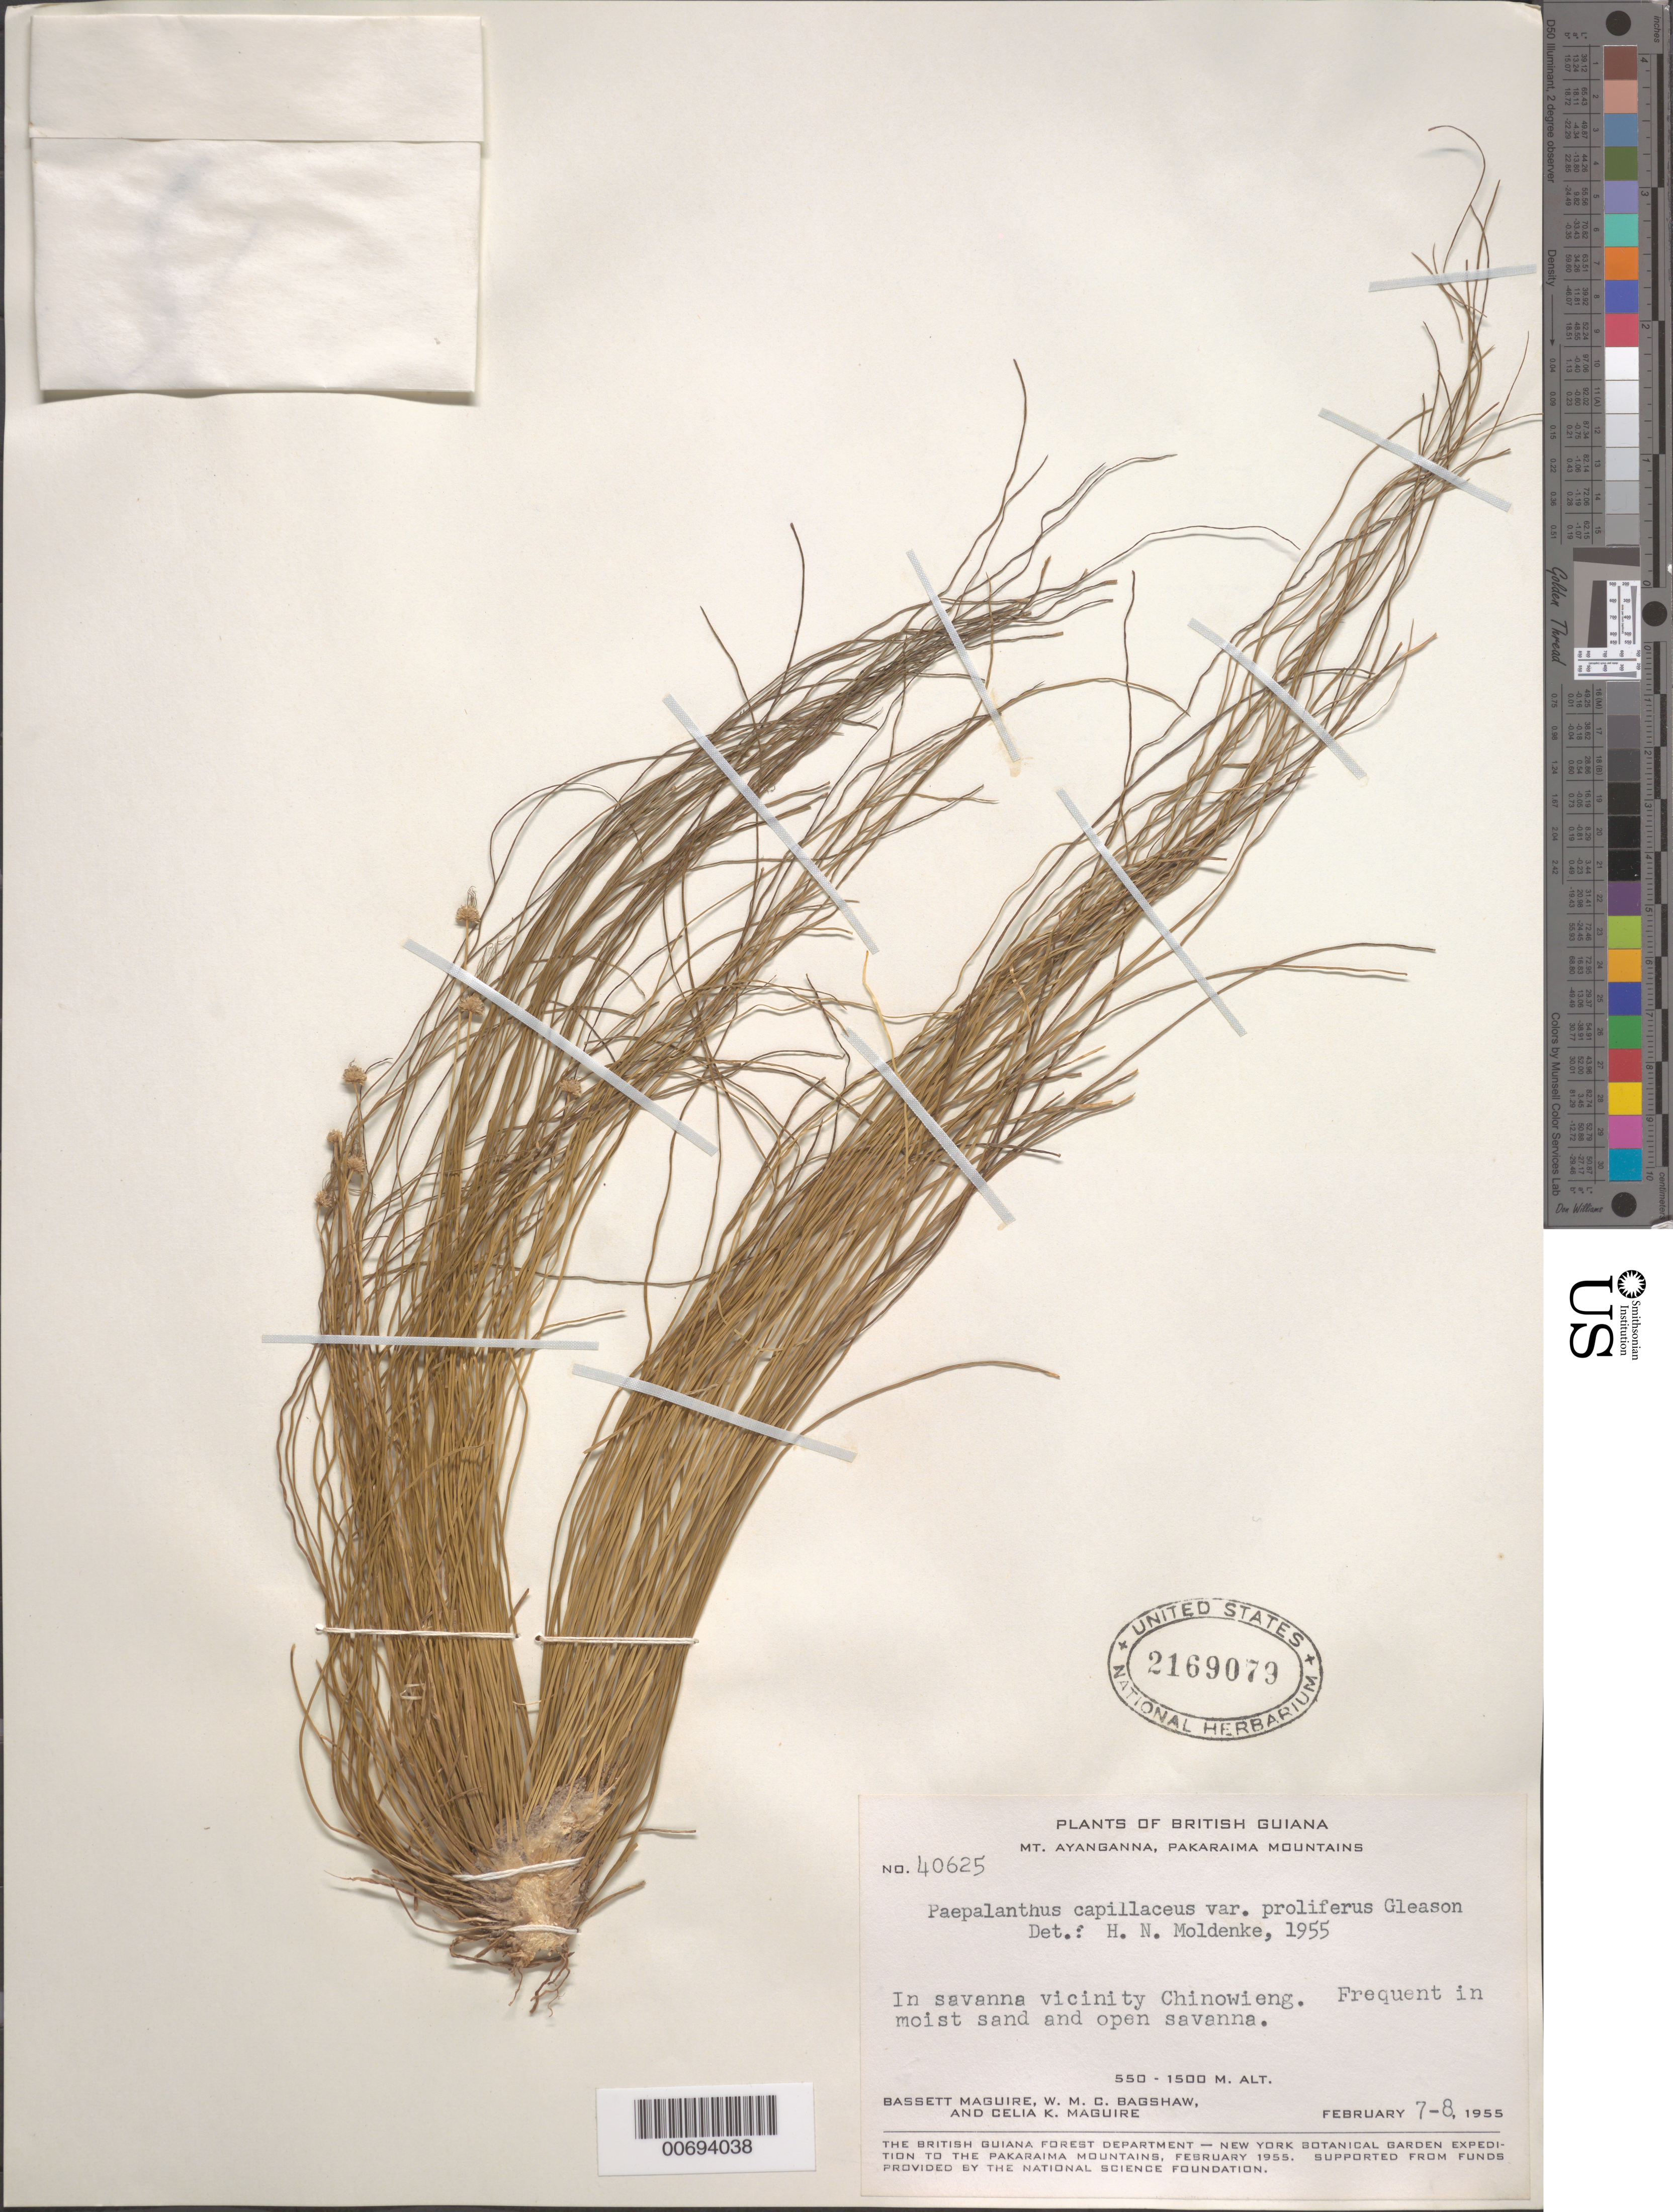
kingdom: Plantae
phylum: Tracheophyta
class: Liliopsida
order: Poales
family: Eriocaulaceae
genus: Paepalanthus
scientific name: Paepalanthus capillaceus var. proliferus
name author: Gleason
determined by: Moldenke, H. N.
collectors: B. Maguire, W. Bagshaw & C. K. Maguire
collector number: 40625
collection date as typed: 7-Feb-55 to 8-Feb-55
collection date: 1955-02-07/1955-02-08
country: Guyana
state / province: Cuyuni-Mazaruni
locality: Chinowieng Savanna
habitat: Savanna; in moist sand and open savanna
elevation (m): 550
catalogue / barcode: US 2169079